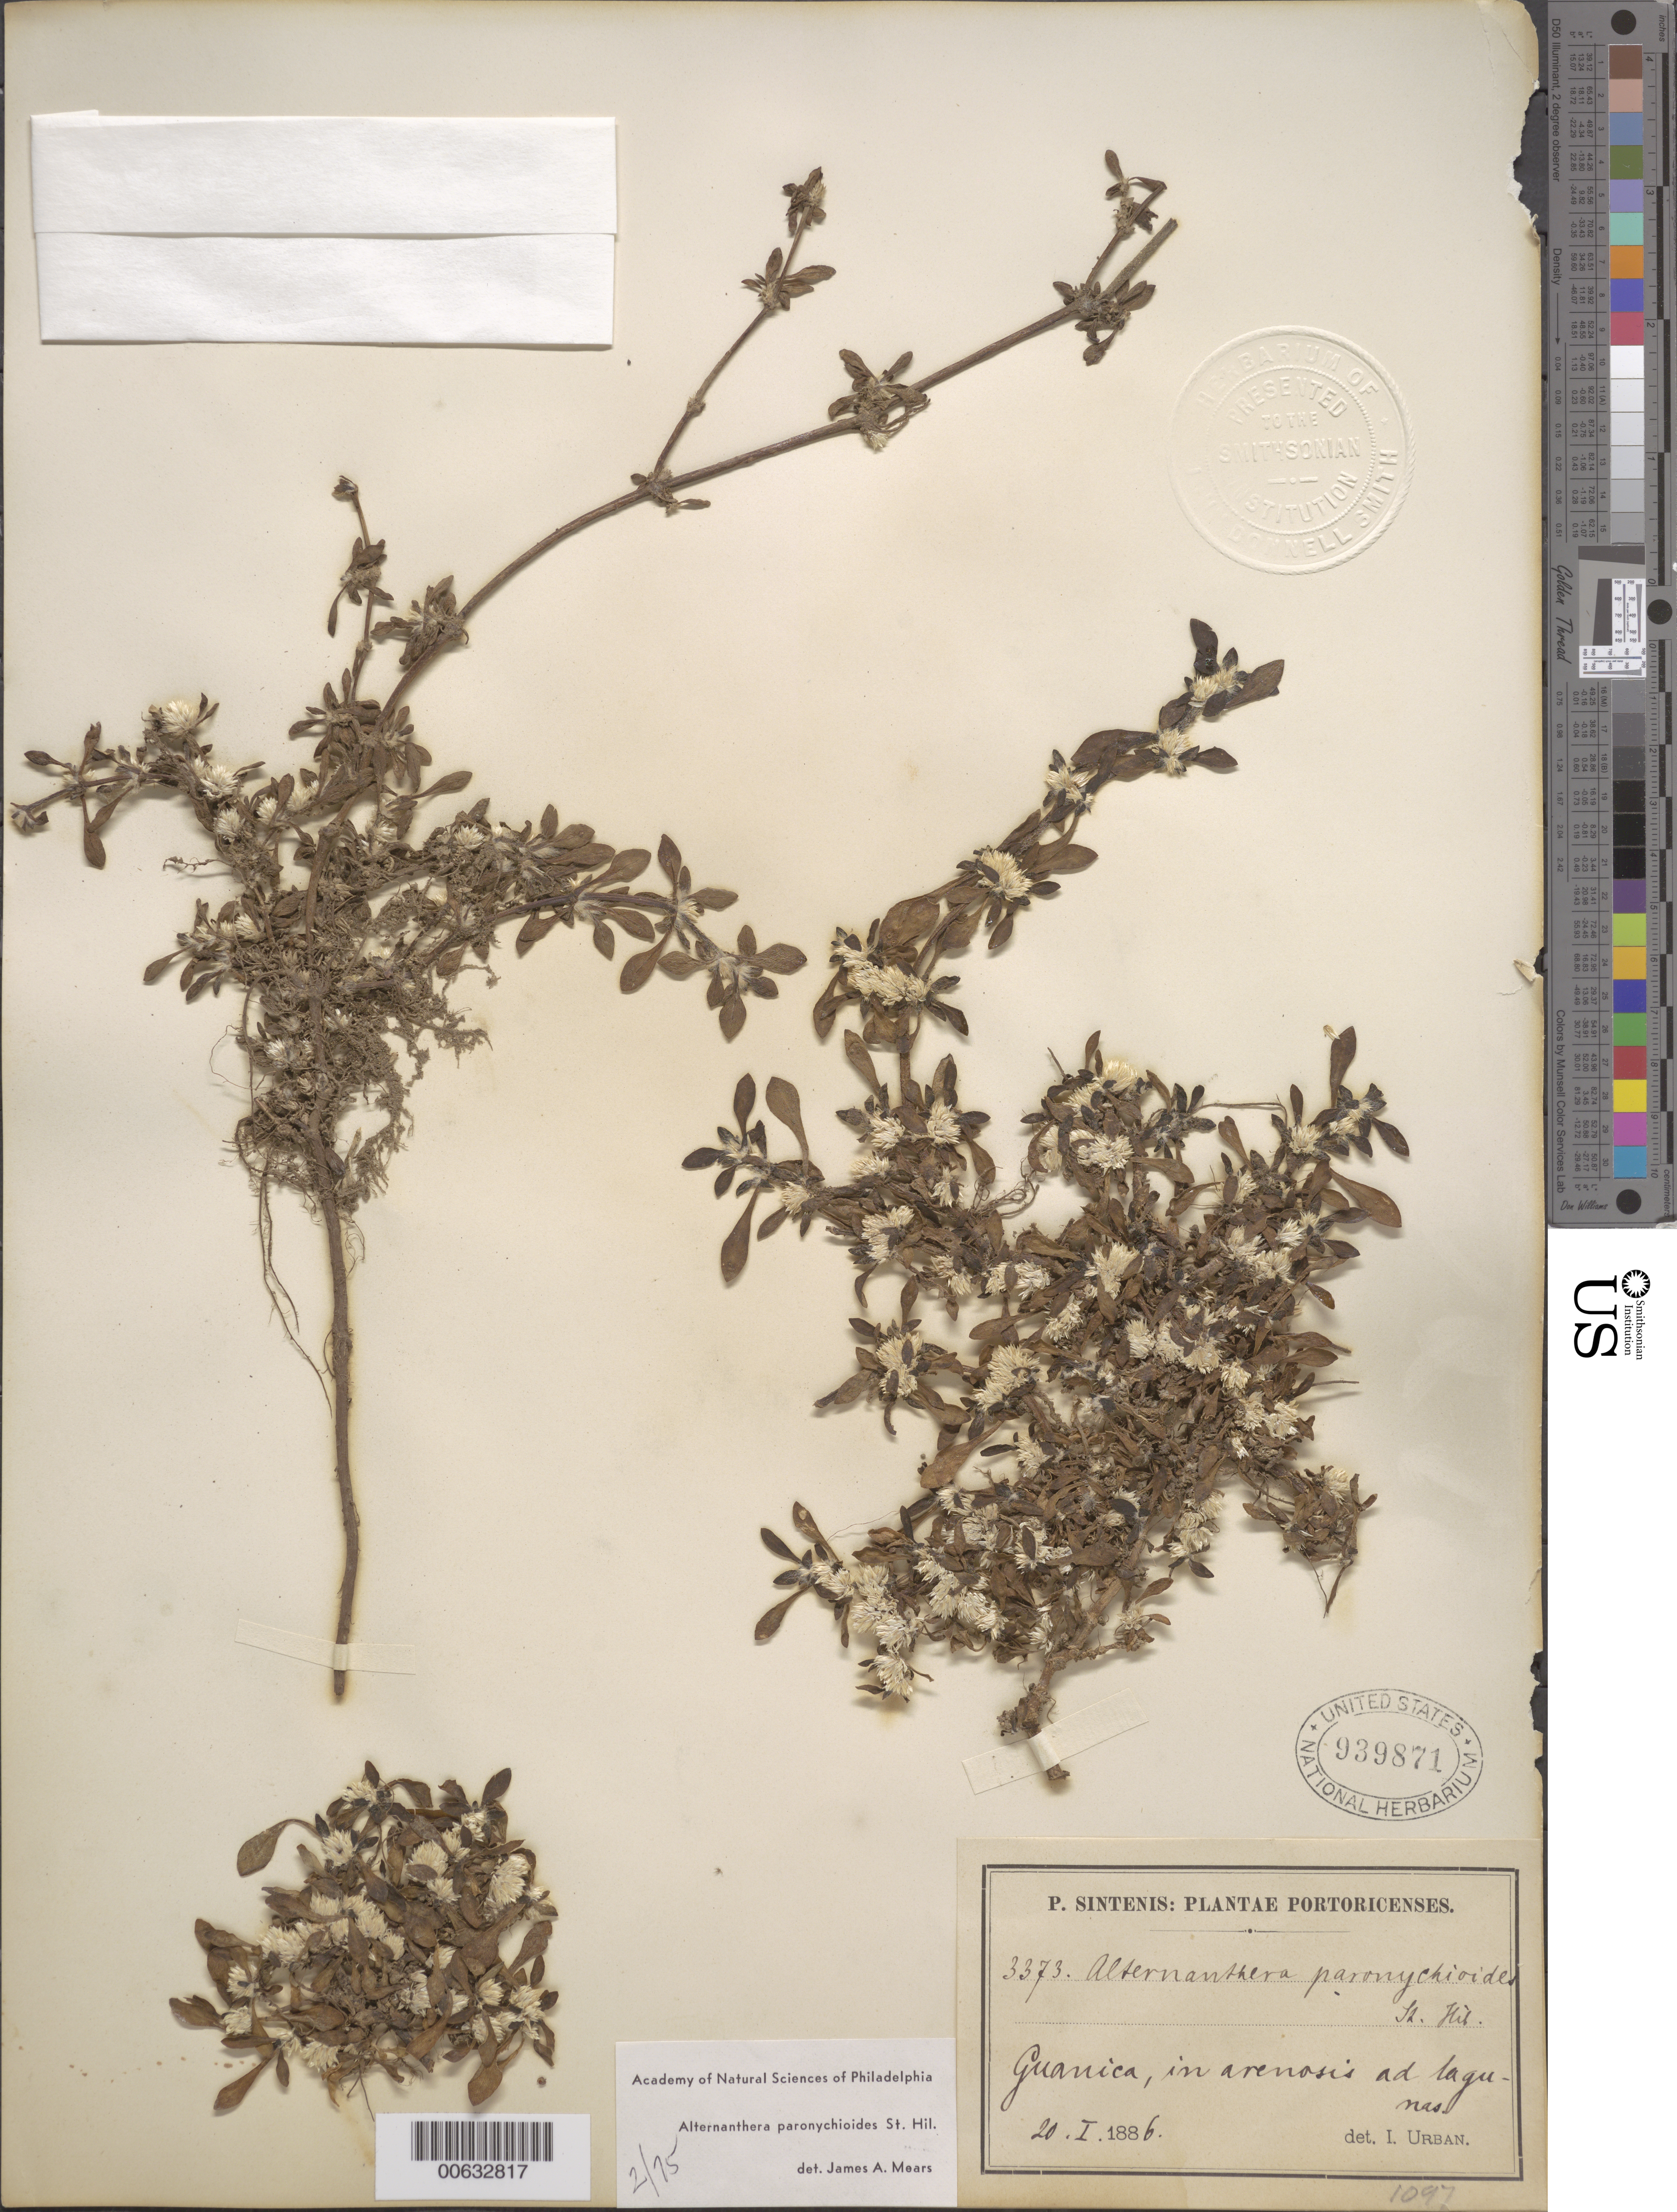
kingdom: Plantae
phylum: Tracheophyta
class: Magnoliopsida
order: Caryophyllales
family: Amaranthaceae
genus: Alternanthera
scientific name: Alternanthera paronychioides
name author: A. St.-Hil.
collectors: P. Sintenis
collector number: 3373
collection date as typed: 20 Jan 1886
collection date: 1886-01-20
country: Puerto Rico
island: Greater Antilles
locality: Guanica, in arenosis ad lagunas.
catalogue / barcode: US 939871